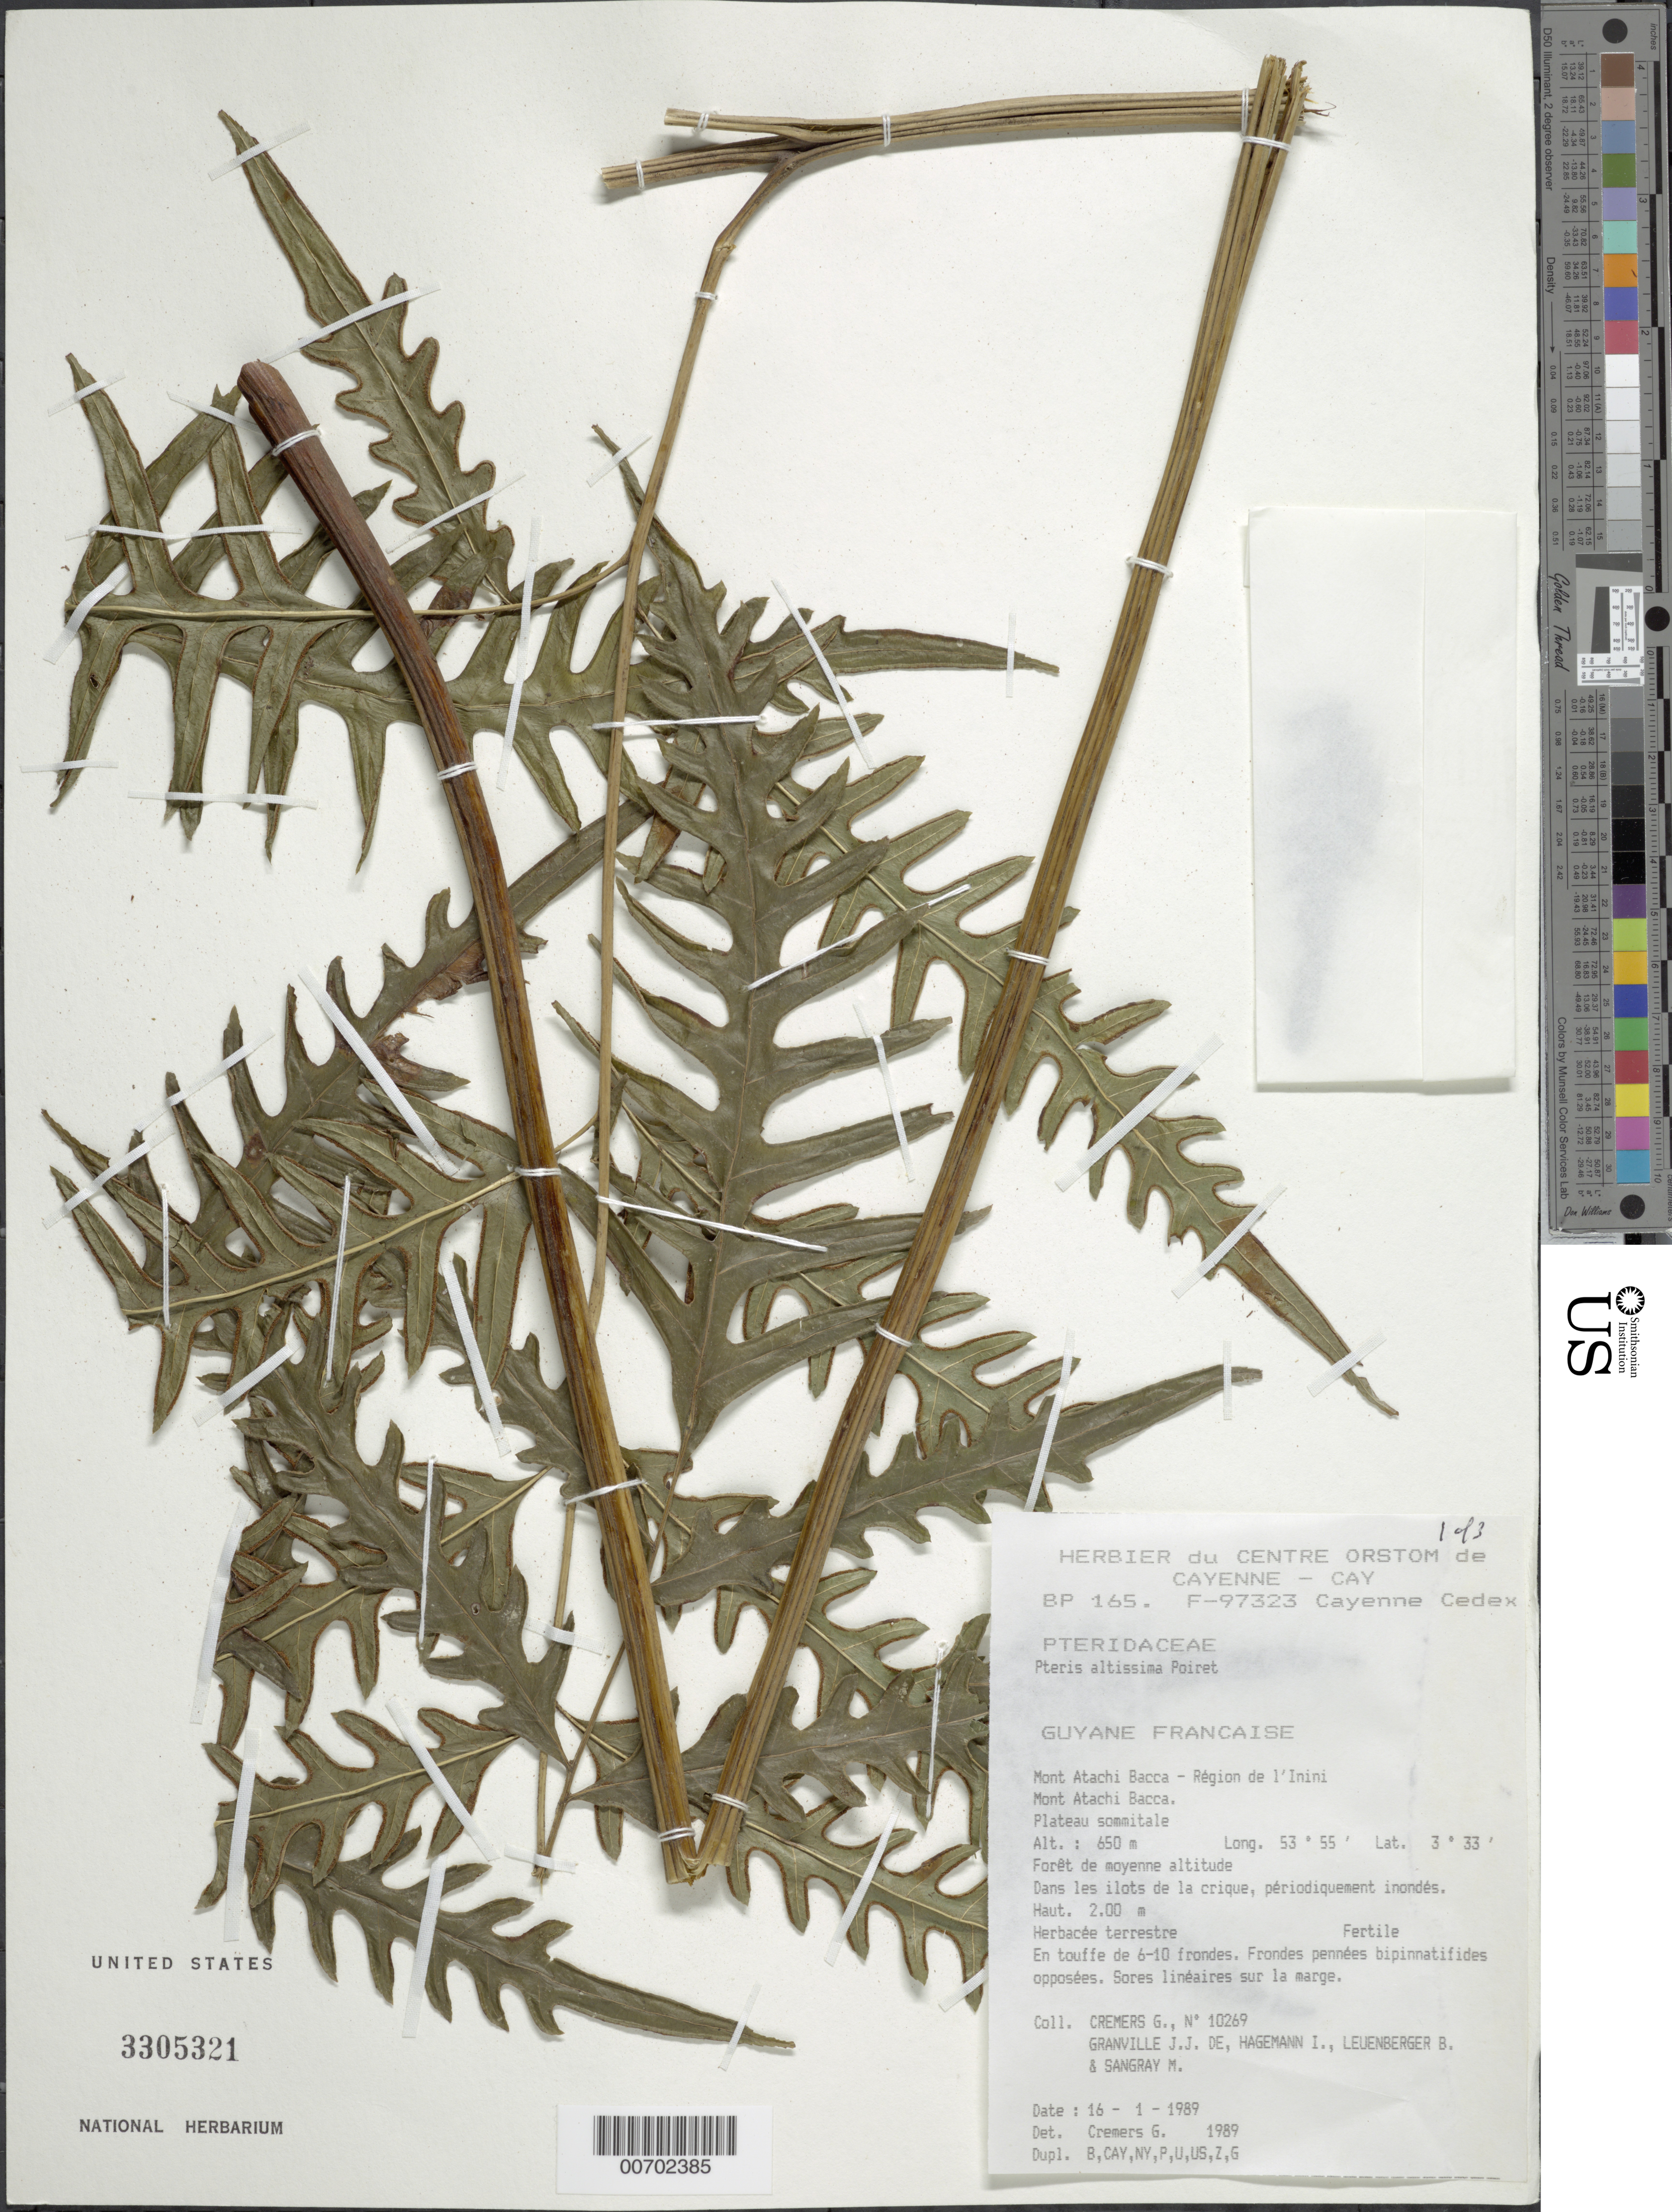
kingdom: Plantae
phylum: Tracheophyta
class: Polypodiopsida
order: Polypodiales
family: Pteridaceae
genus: Pteris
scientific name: Pteris altissima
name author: Poir.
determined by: Cremers, Georges A.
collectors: G. Cremers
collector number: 10269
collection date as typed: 16-Jan-89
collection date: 1989-01-16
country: French Guiana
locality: Mont Atachi Bacca, région de l'Inini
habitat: Forêt de moyenne alt., dans les ilots de la cruque, periodiquement inondes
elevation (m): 650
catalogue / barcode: US 3305321